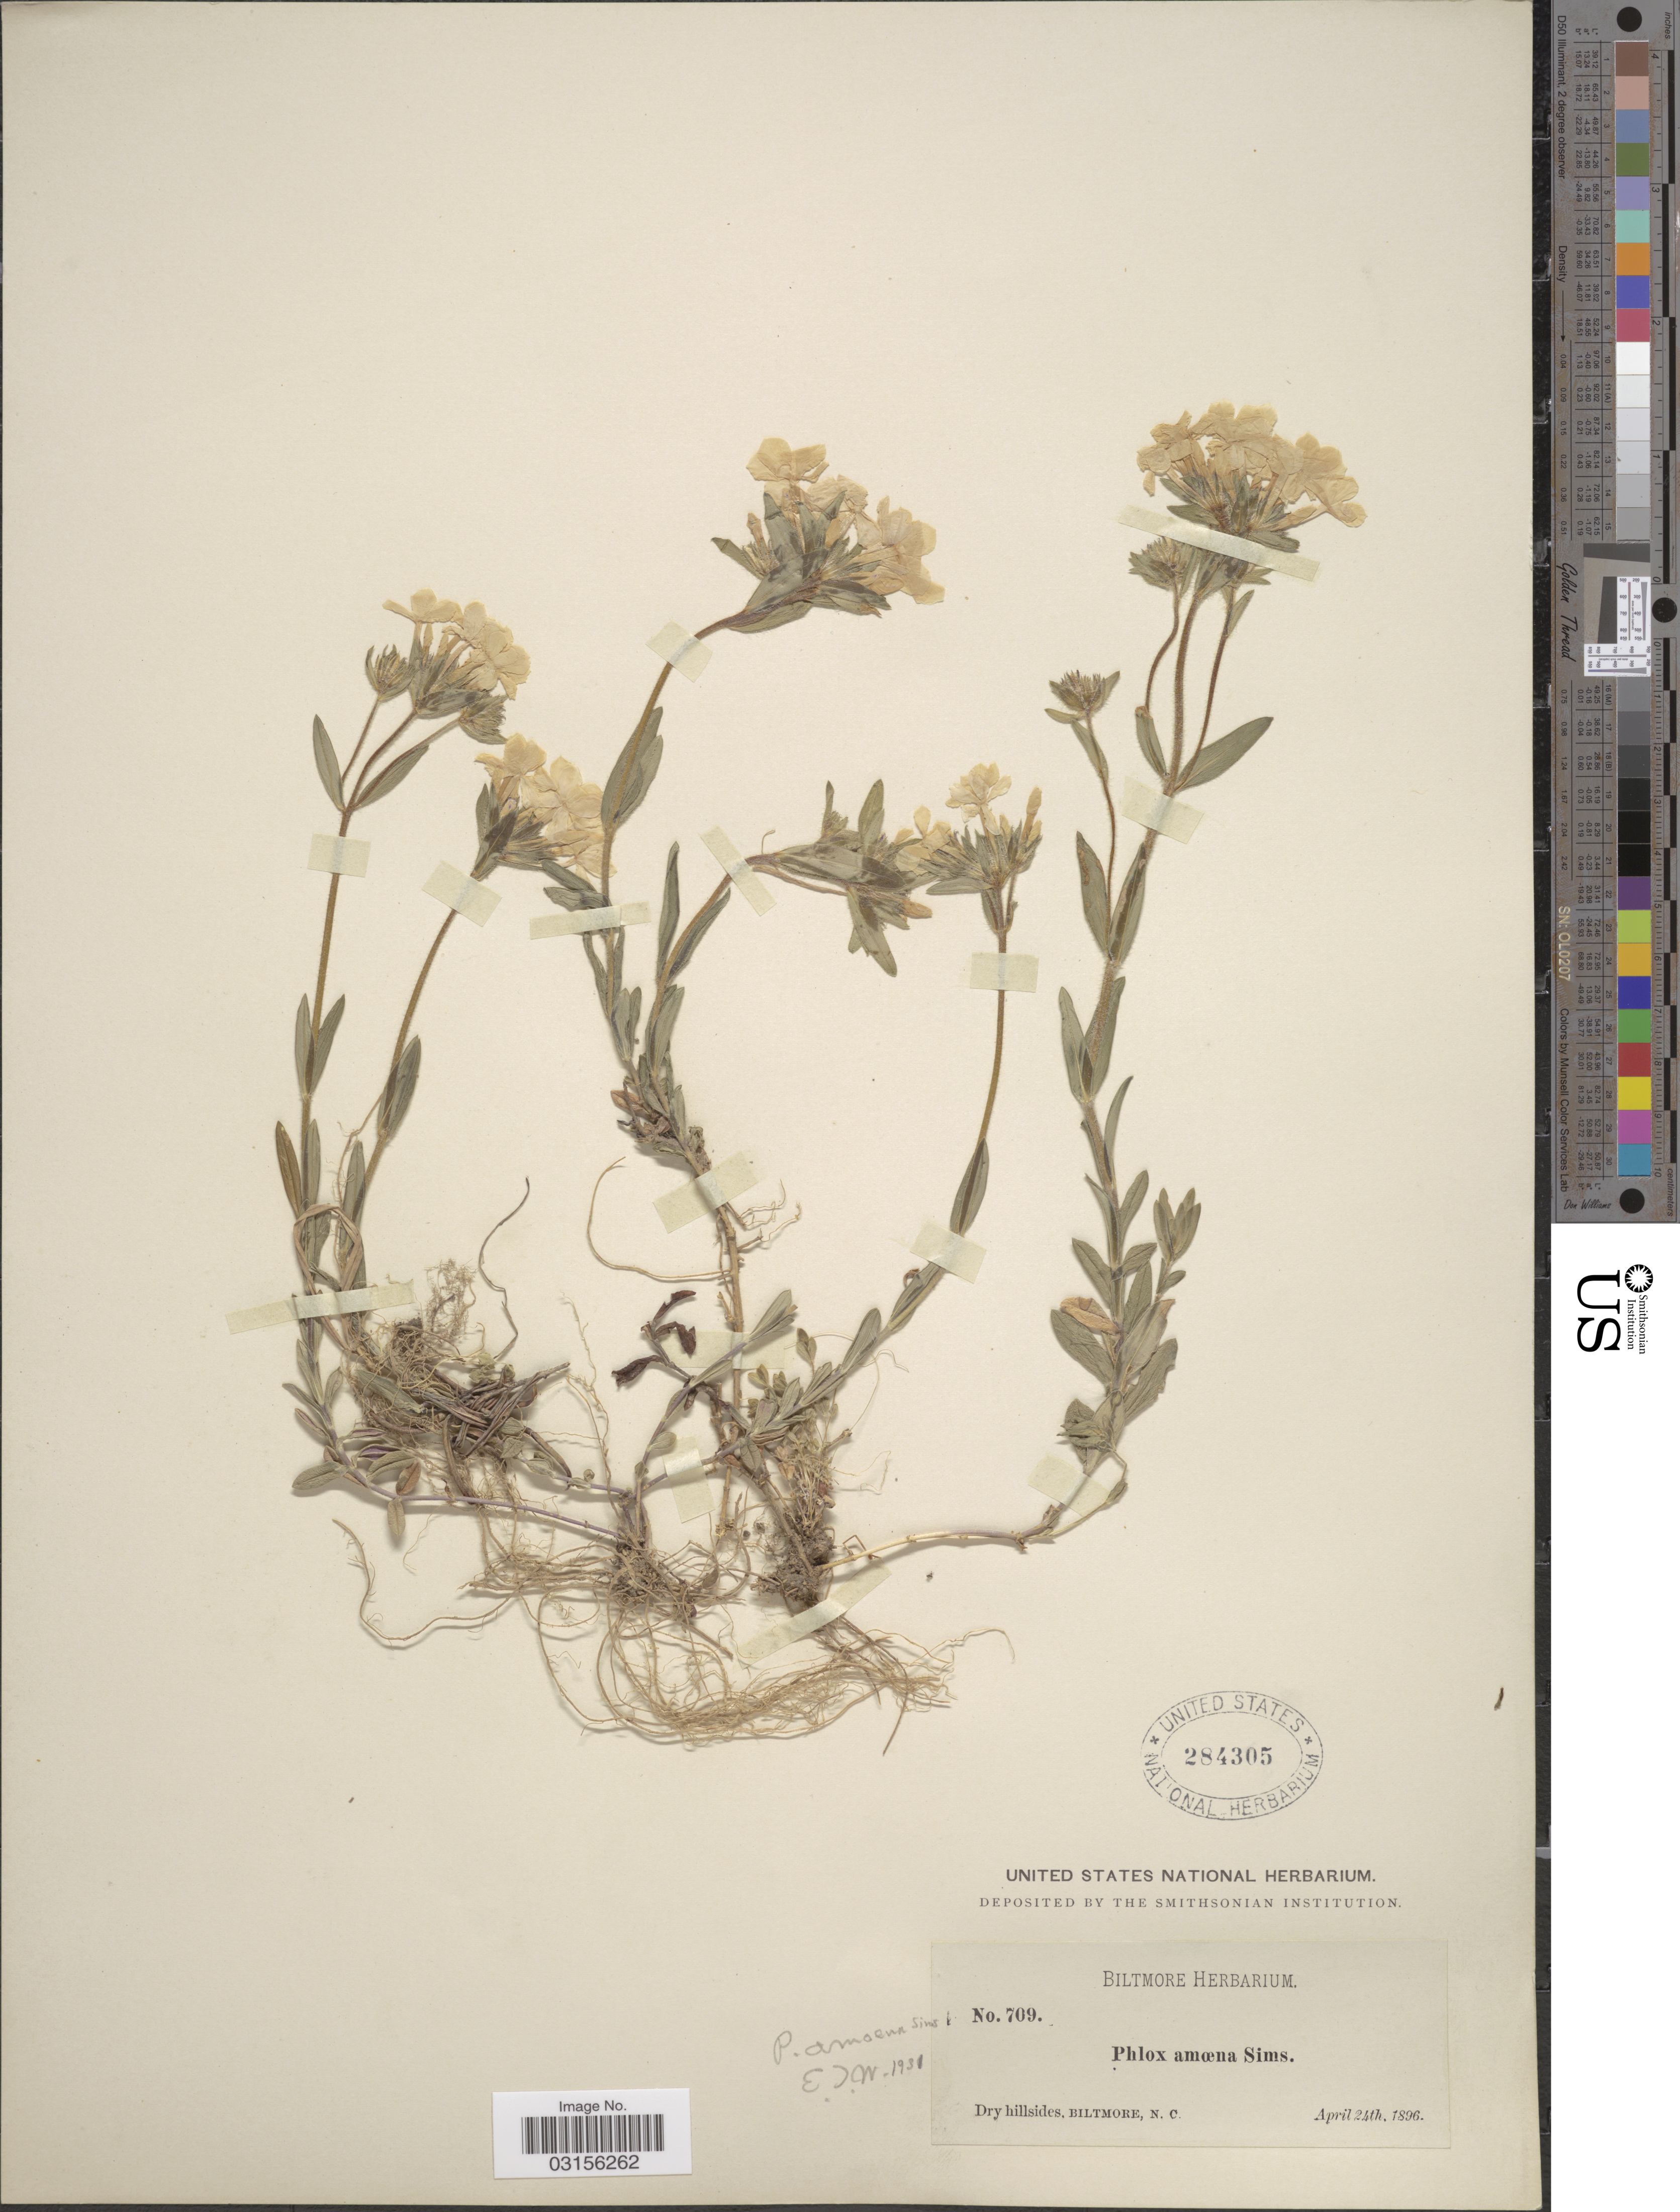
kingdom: Plantae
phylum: Tracheophyta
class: Magnoliopsida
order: Ericales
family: Polemoniaceae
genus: Phlox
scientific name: Phlox amoena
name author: Sims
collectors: ex herb. Biltmore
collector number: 709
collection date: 1896-04-24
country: United States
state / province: North Carolina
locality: Biltmore.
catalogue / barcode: US 284305